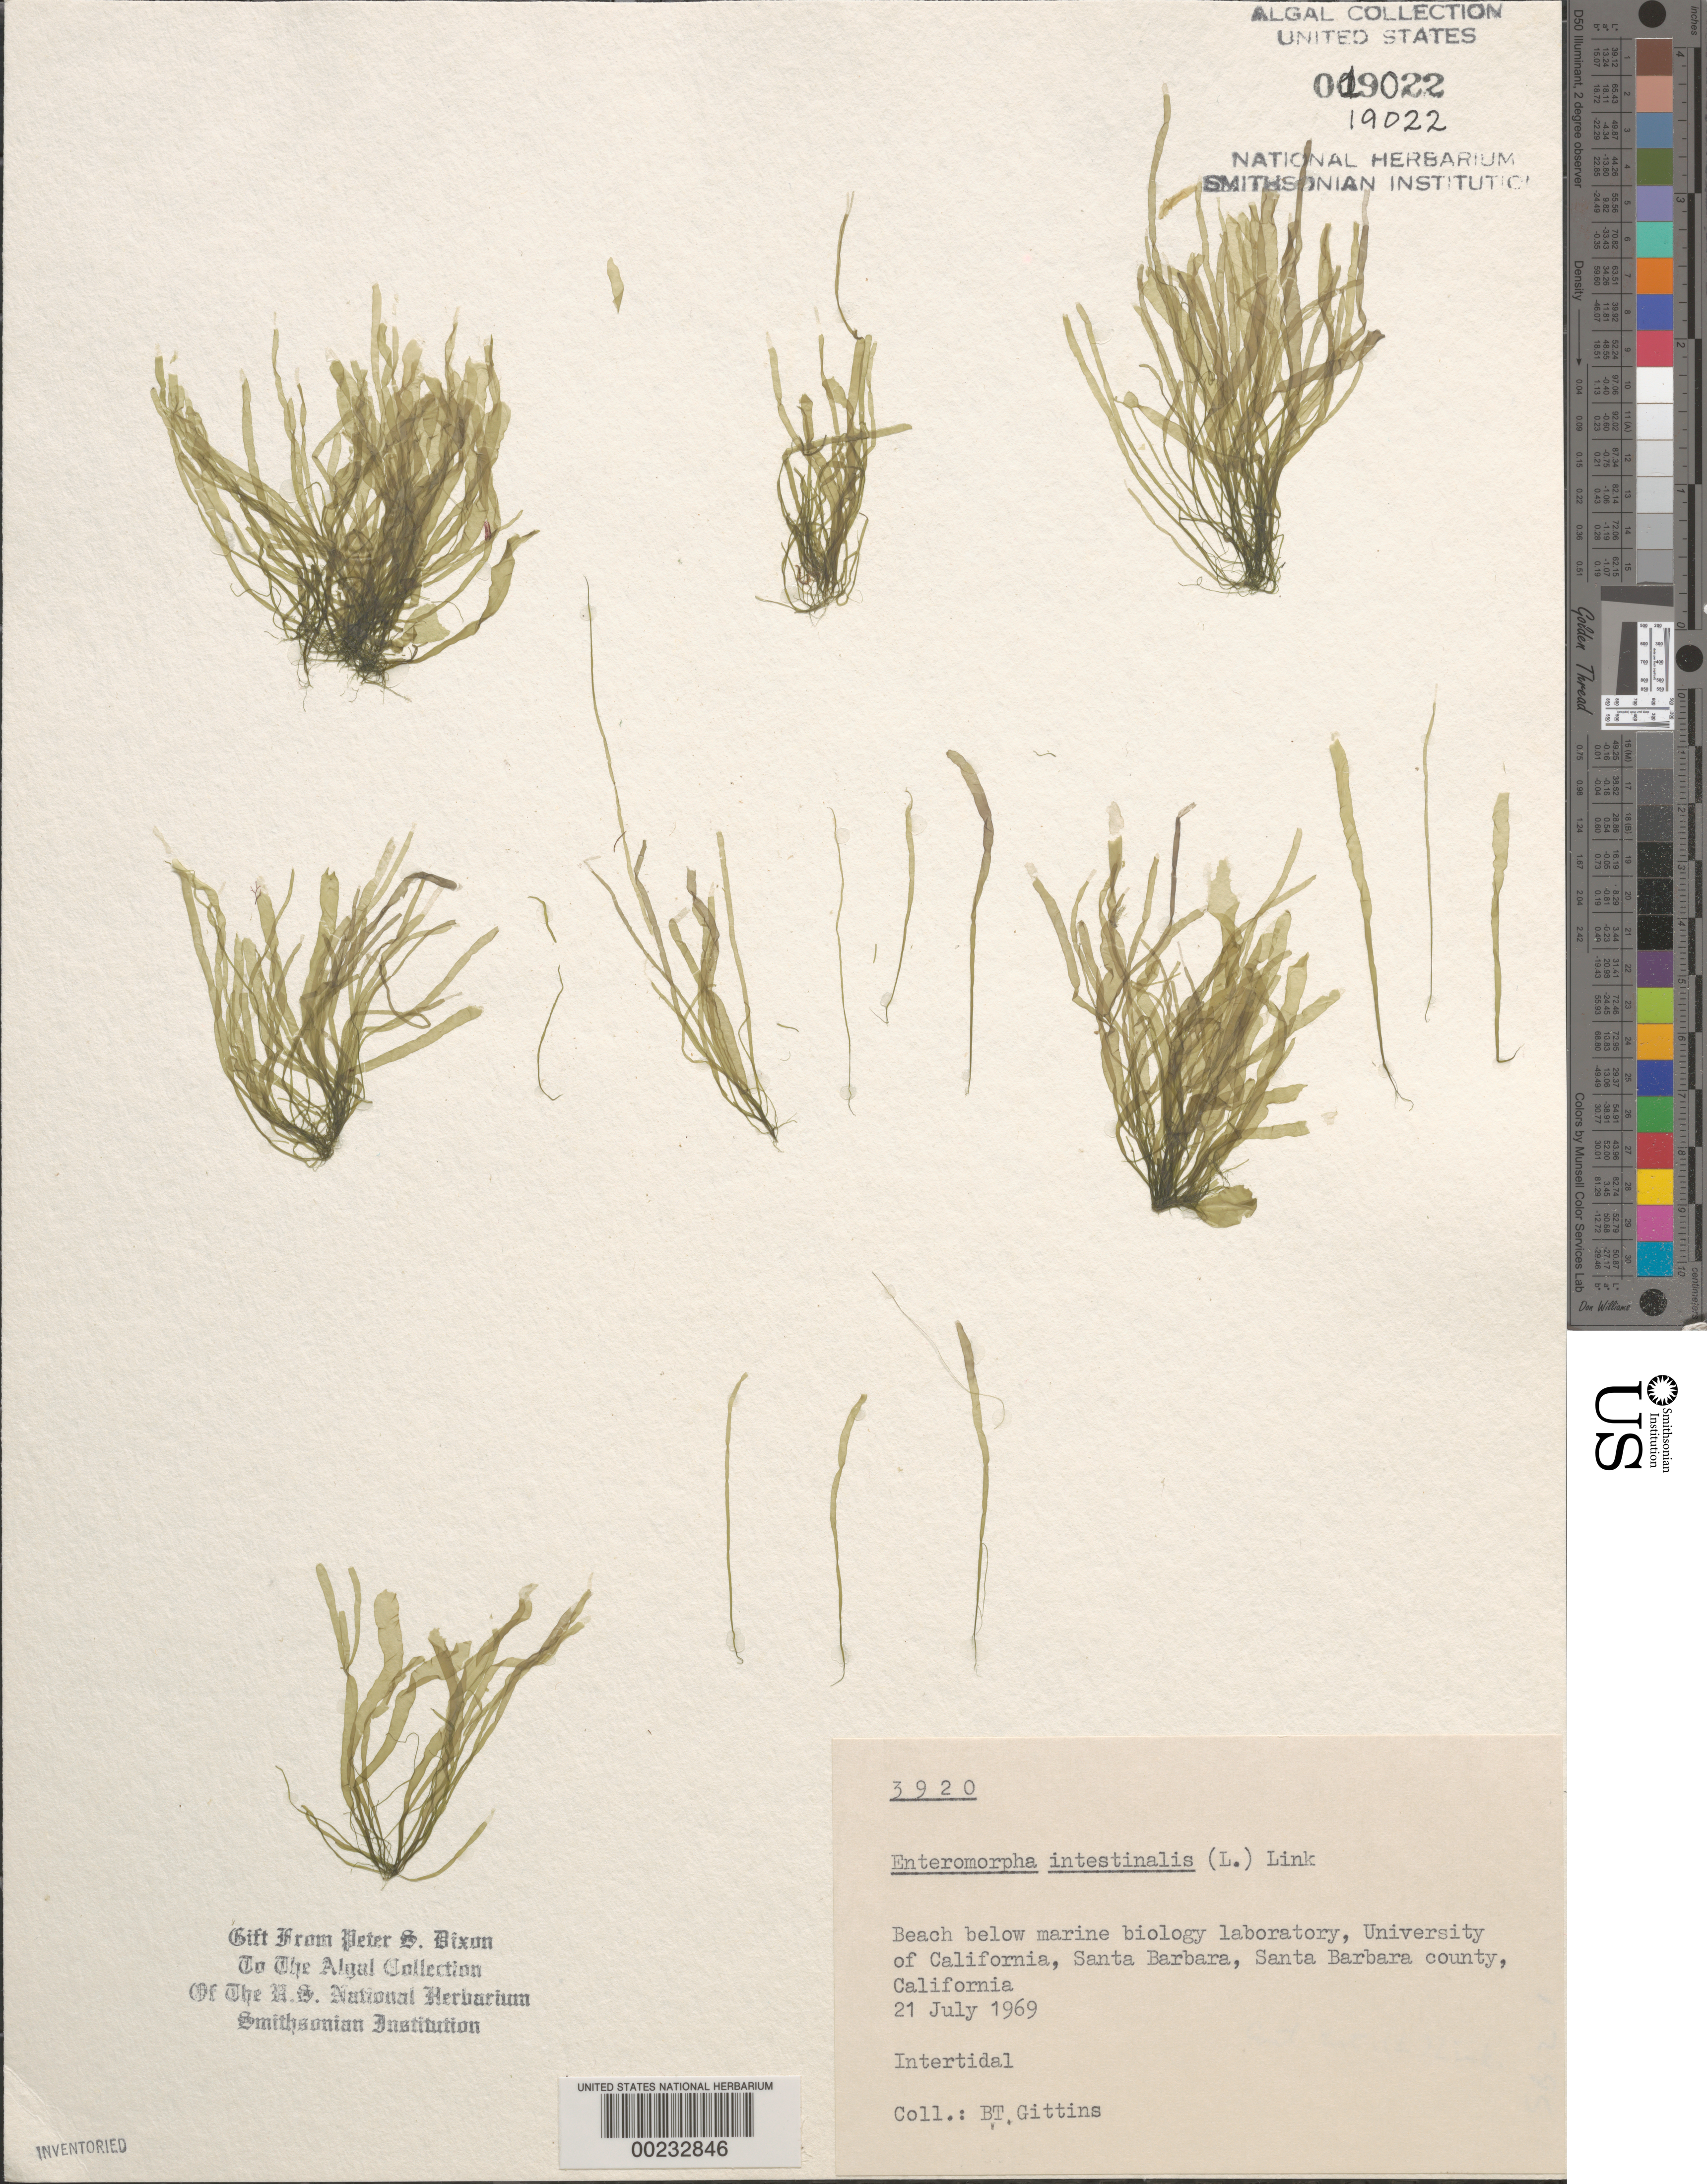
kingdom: Plantae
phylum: Chlorophyta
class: Ulvophyceae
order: Ulvales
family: Ulvaceae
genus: Ulva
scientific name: Ulva intestinalis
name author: L.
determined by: Algae name updating Project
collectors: B. Gittins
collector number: PSD 3920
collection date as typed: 21 Jul 1969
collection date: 1969-07-21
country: United States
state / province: California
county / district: Santa Barbara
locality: Santa Barbara, University of California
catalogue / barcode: US 19022